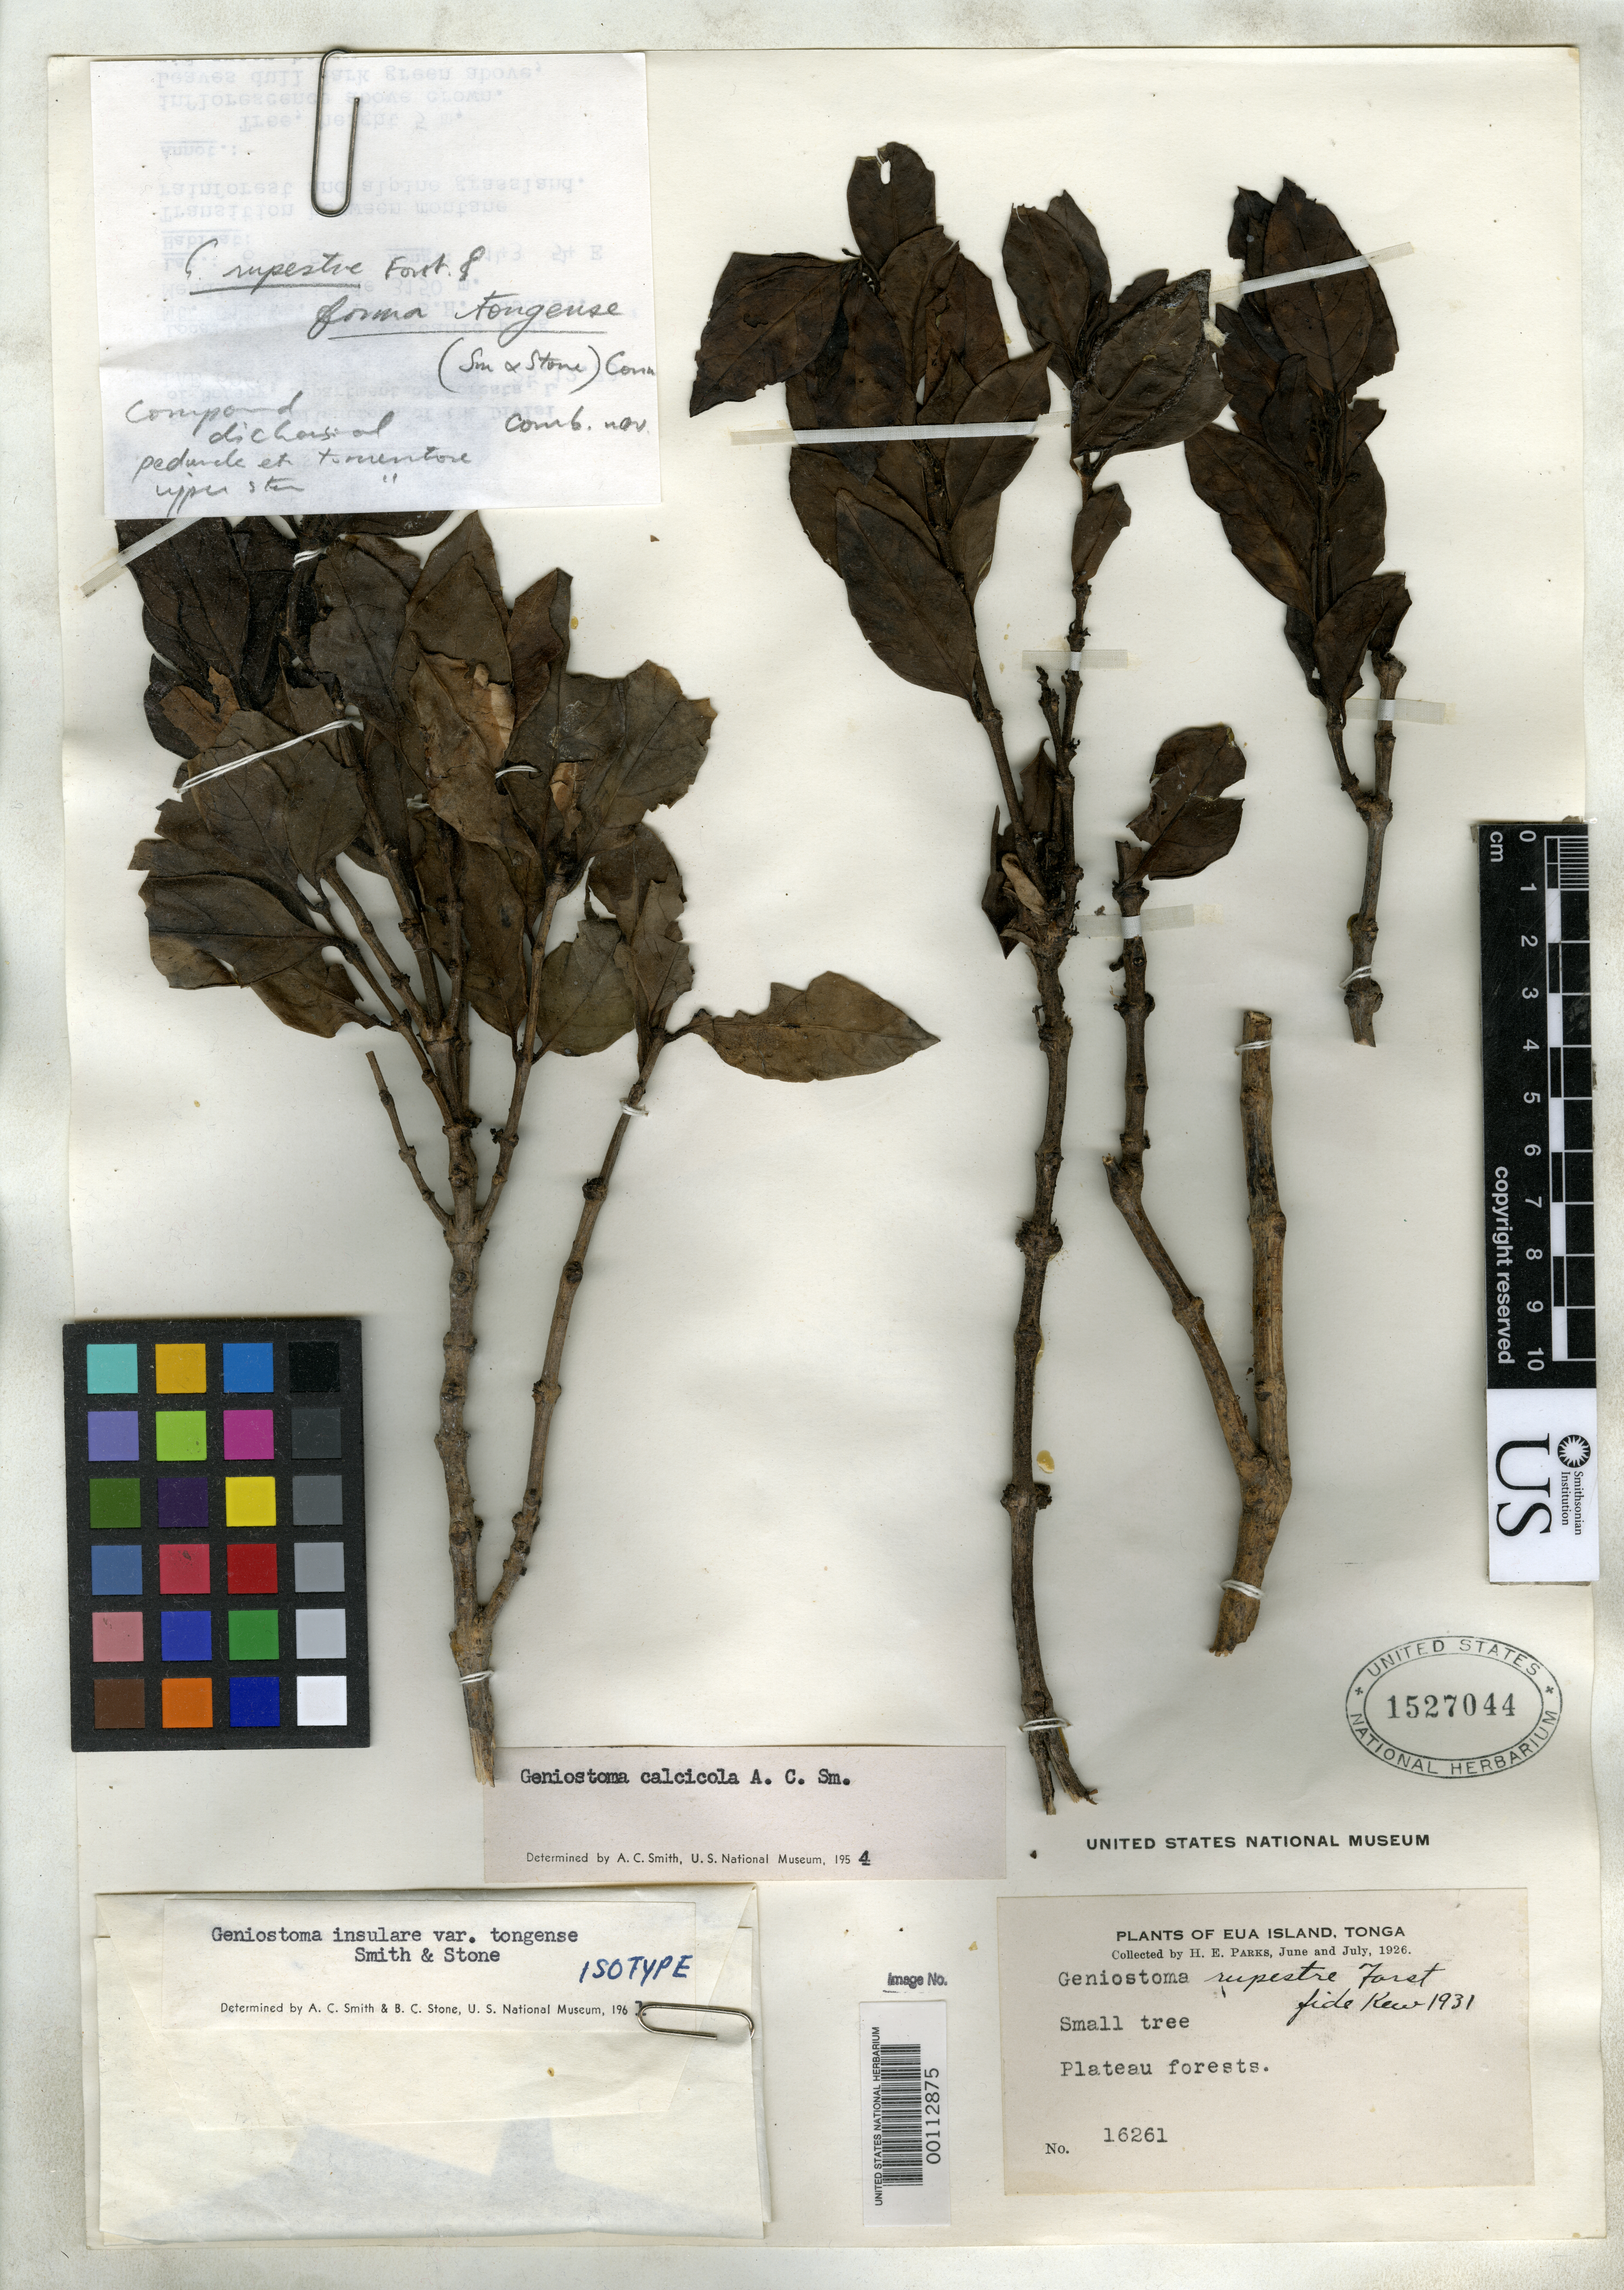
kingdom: Plantae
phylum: Tracheophyta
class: Magnoliopsida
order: Gentianales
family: Loganiaceae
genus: Geniostoma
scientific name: Geniostoma insulare var. tongense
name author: A.C. Sm. & B.C. Stone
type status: Isotype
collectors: H. E. Parks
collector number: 16261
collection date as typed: Jun 1926 to -- Jul 1926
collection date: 1926-06/1926-07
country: Tonga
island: Eua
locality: Eva.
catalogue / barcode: US 1527044